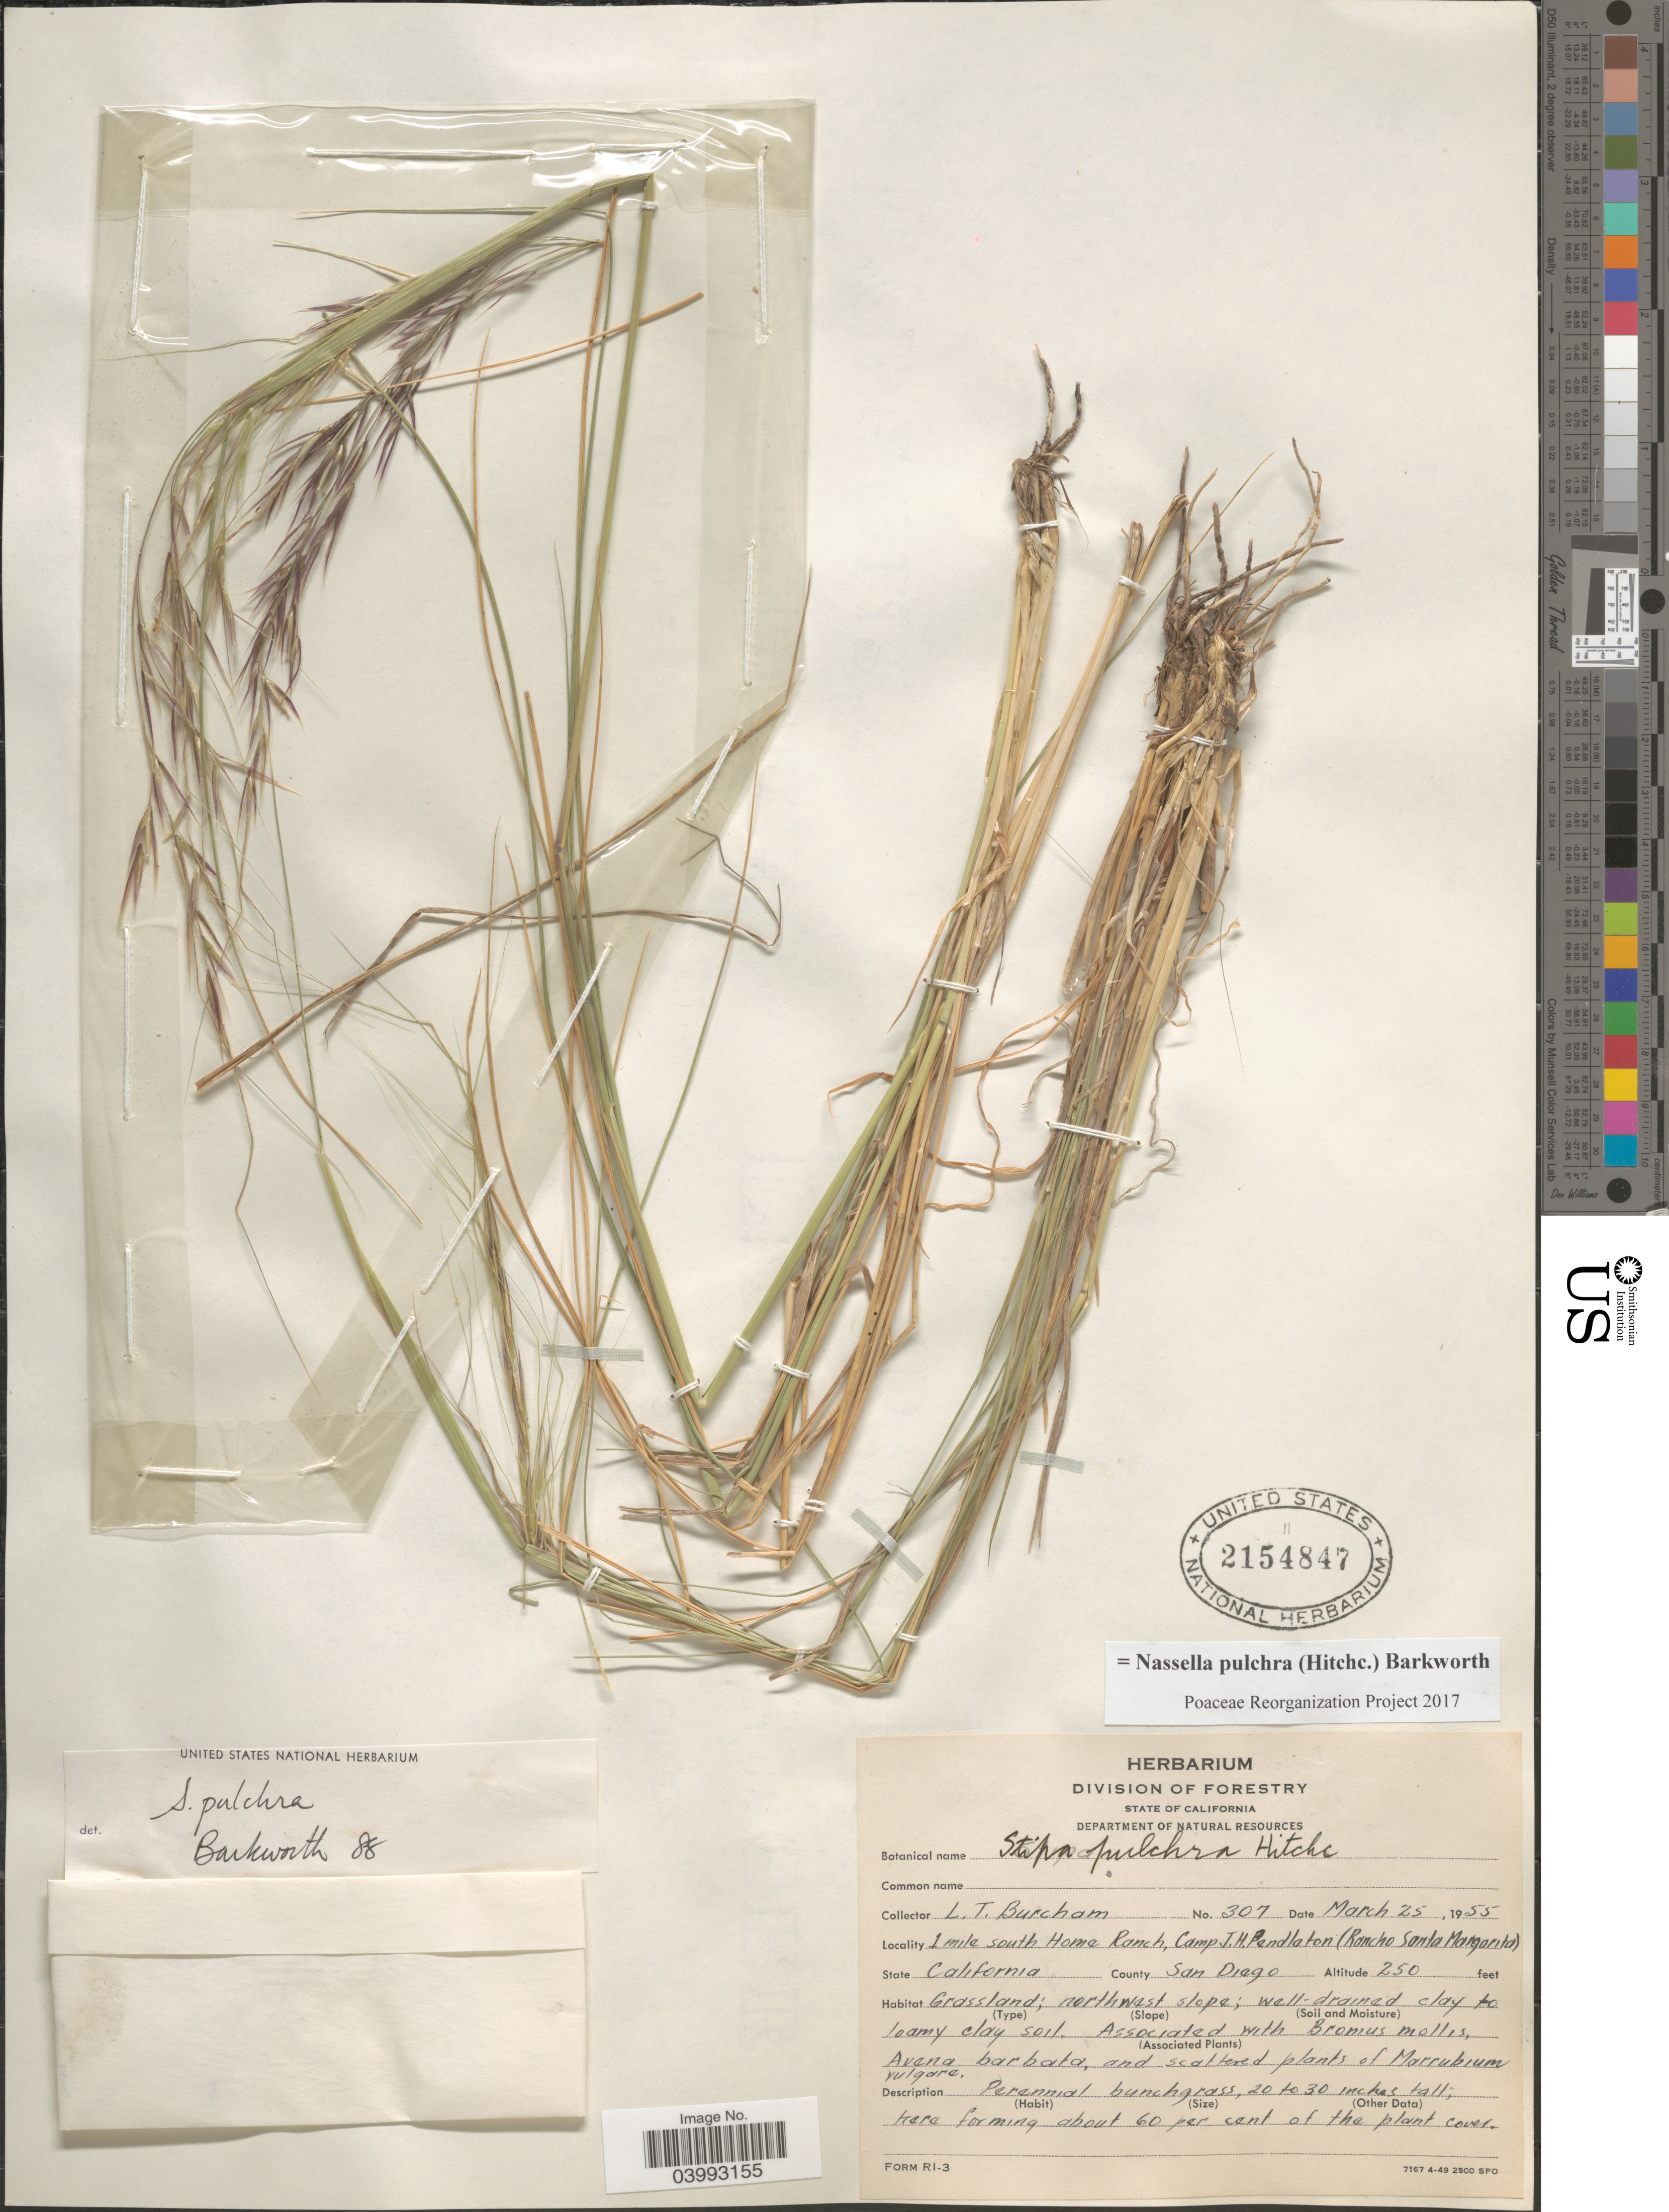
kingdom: Plantae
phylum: Tracheophyta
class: Liliopsida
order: Poales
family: Poaceae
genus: Nassella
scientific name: Nassella pulchra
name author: (Hitchc.) Barkworth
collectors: L. Burcham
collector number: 307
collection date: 1955-03-25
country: United States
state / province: California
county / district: San Diego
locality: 1 mile south Home Ranch, Camp J.H. Pendleton (Rancho Santa Margarita). County San Diego.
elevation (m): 76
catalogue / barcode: US 2154847